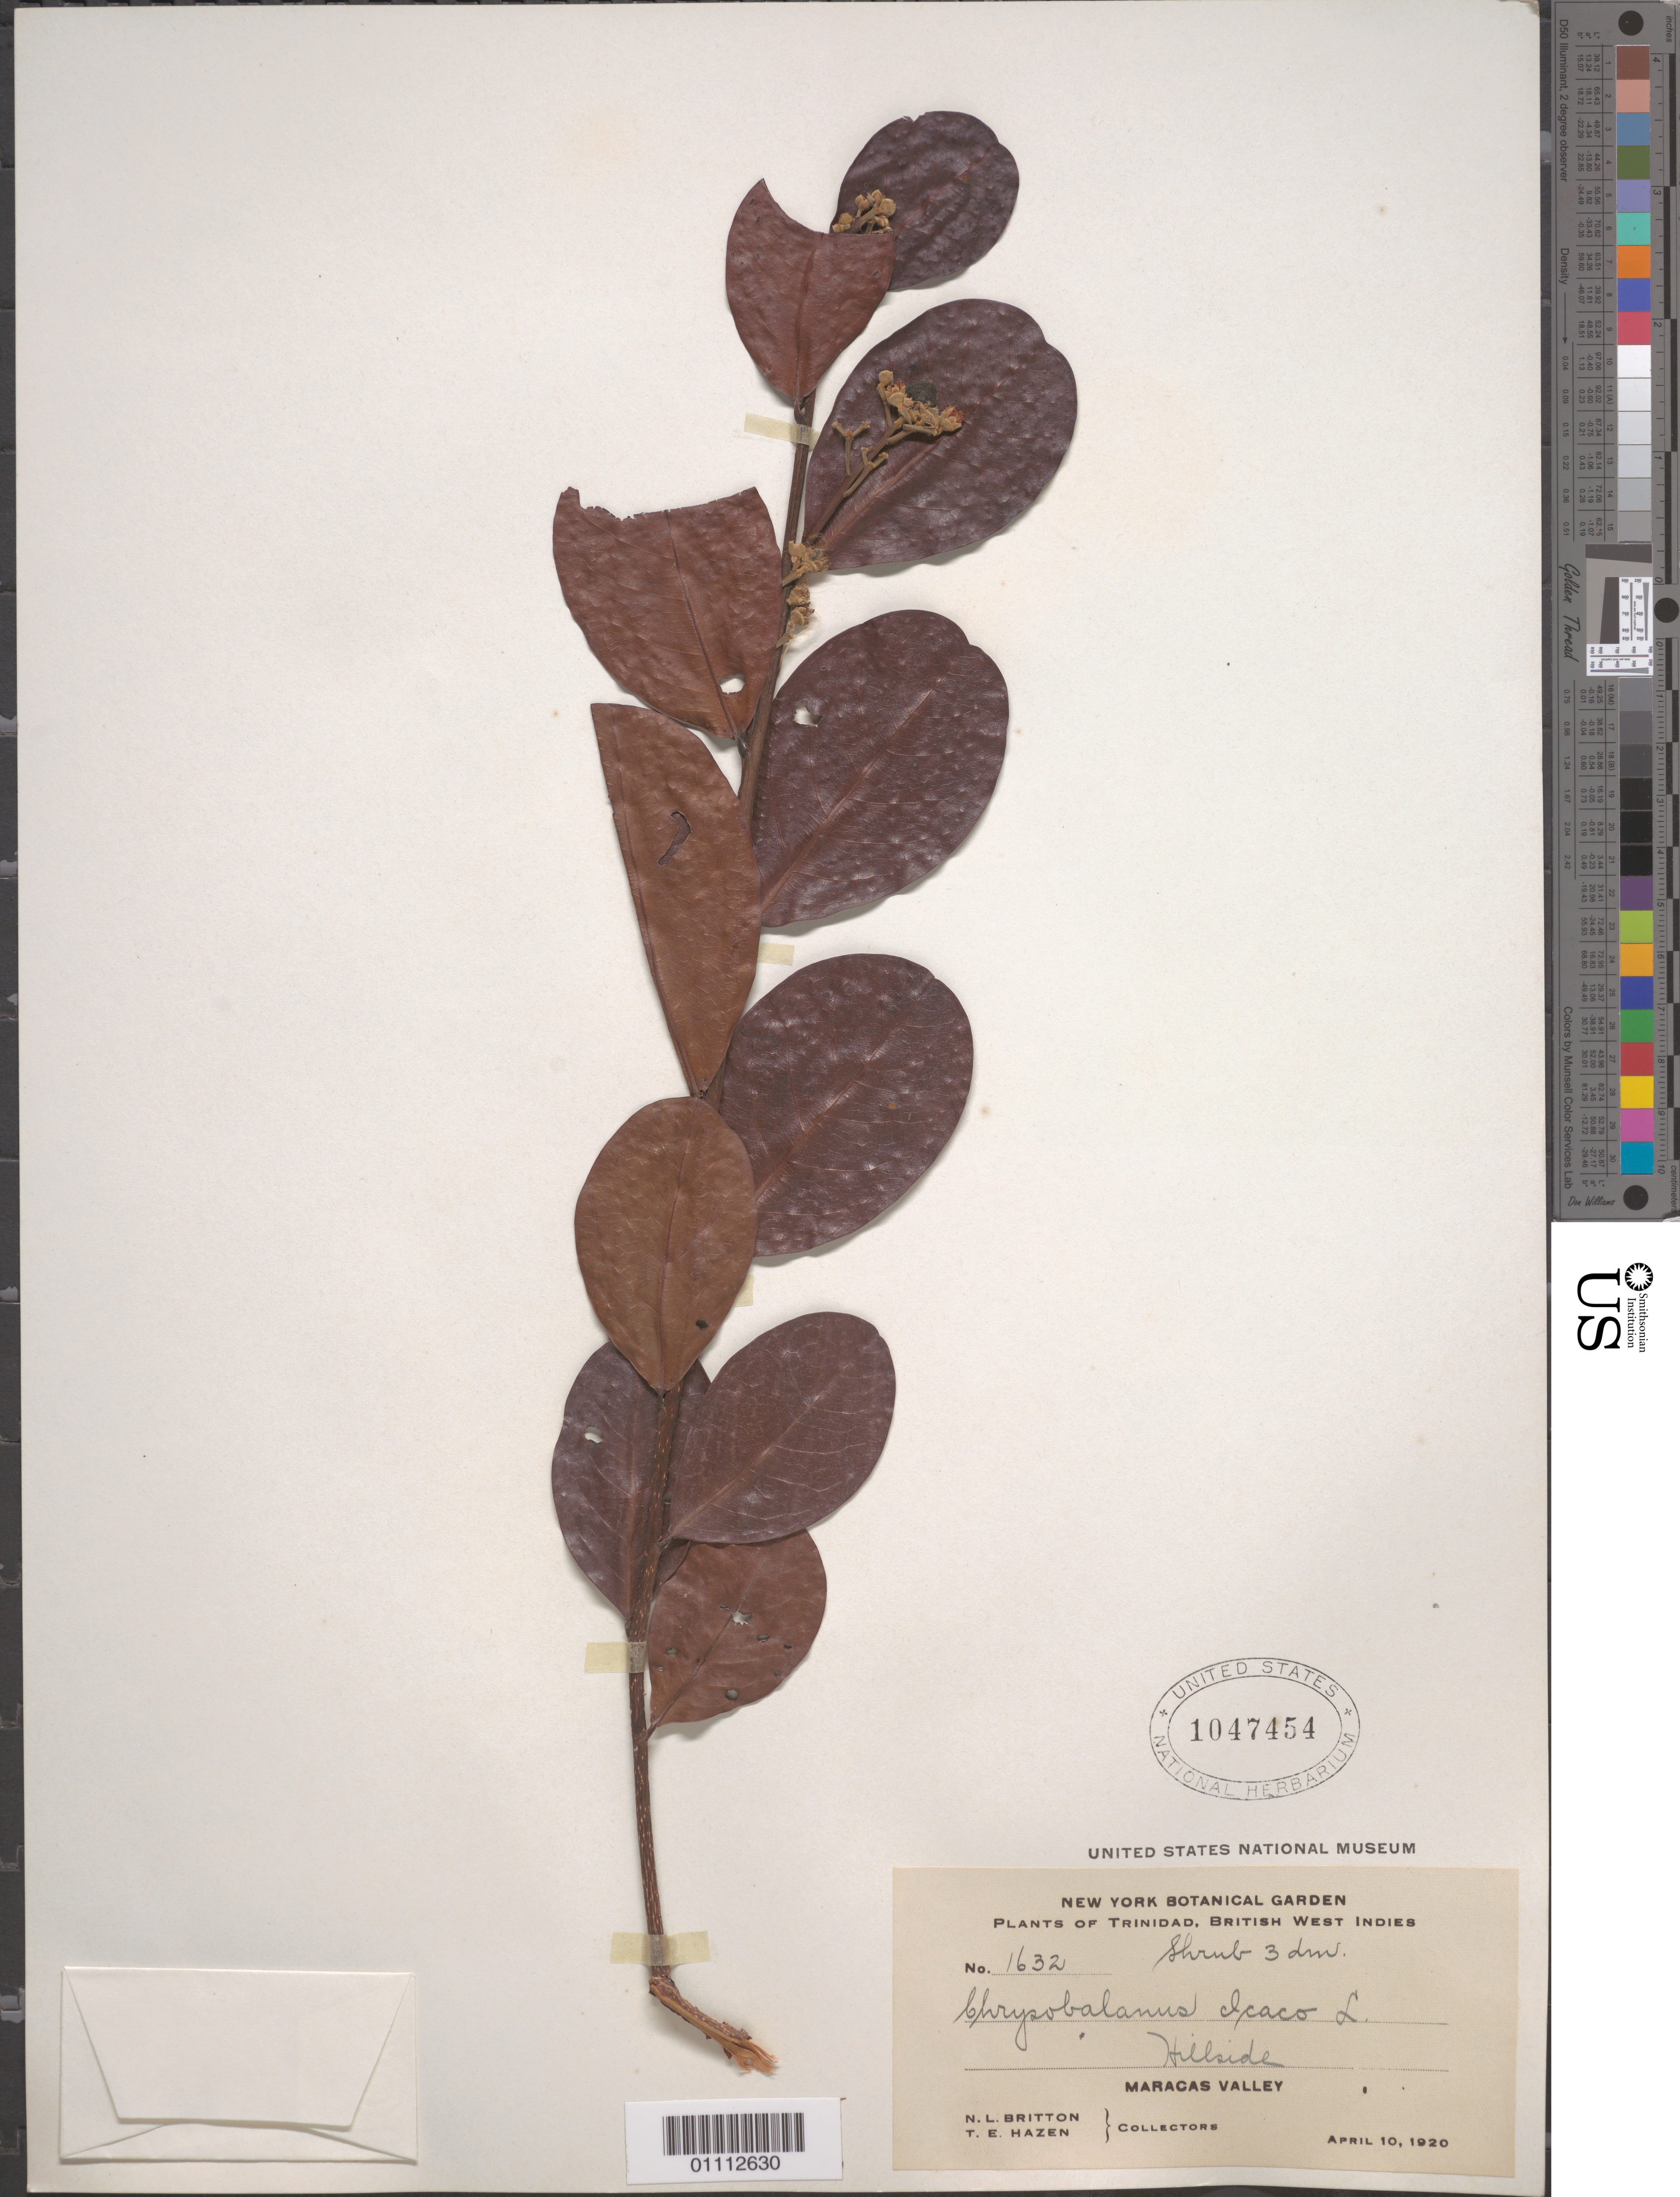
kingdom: Plantae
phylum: Tracheophyta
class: Magnoliopsida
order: Malpighiales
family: Chrysobalanaceae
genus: Chrysobalanus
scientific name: Chrysobalanus icaco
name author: L.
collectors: N. Britton & T. E. Hazen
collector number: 1632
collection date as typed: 10 Apr 1920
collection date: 1920-04-10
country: Trinidad and Tobago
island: Trinidad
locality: Hillside of Maracas Valley.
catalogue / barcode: US 1047454